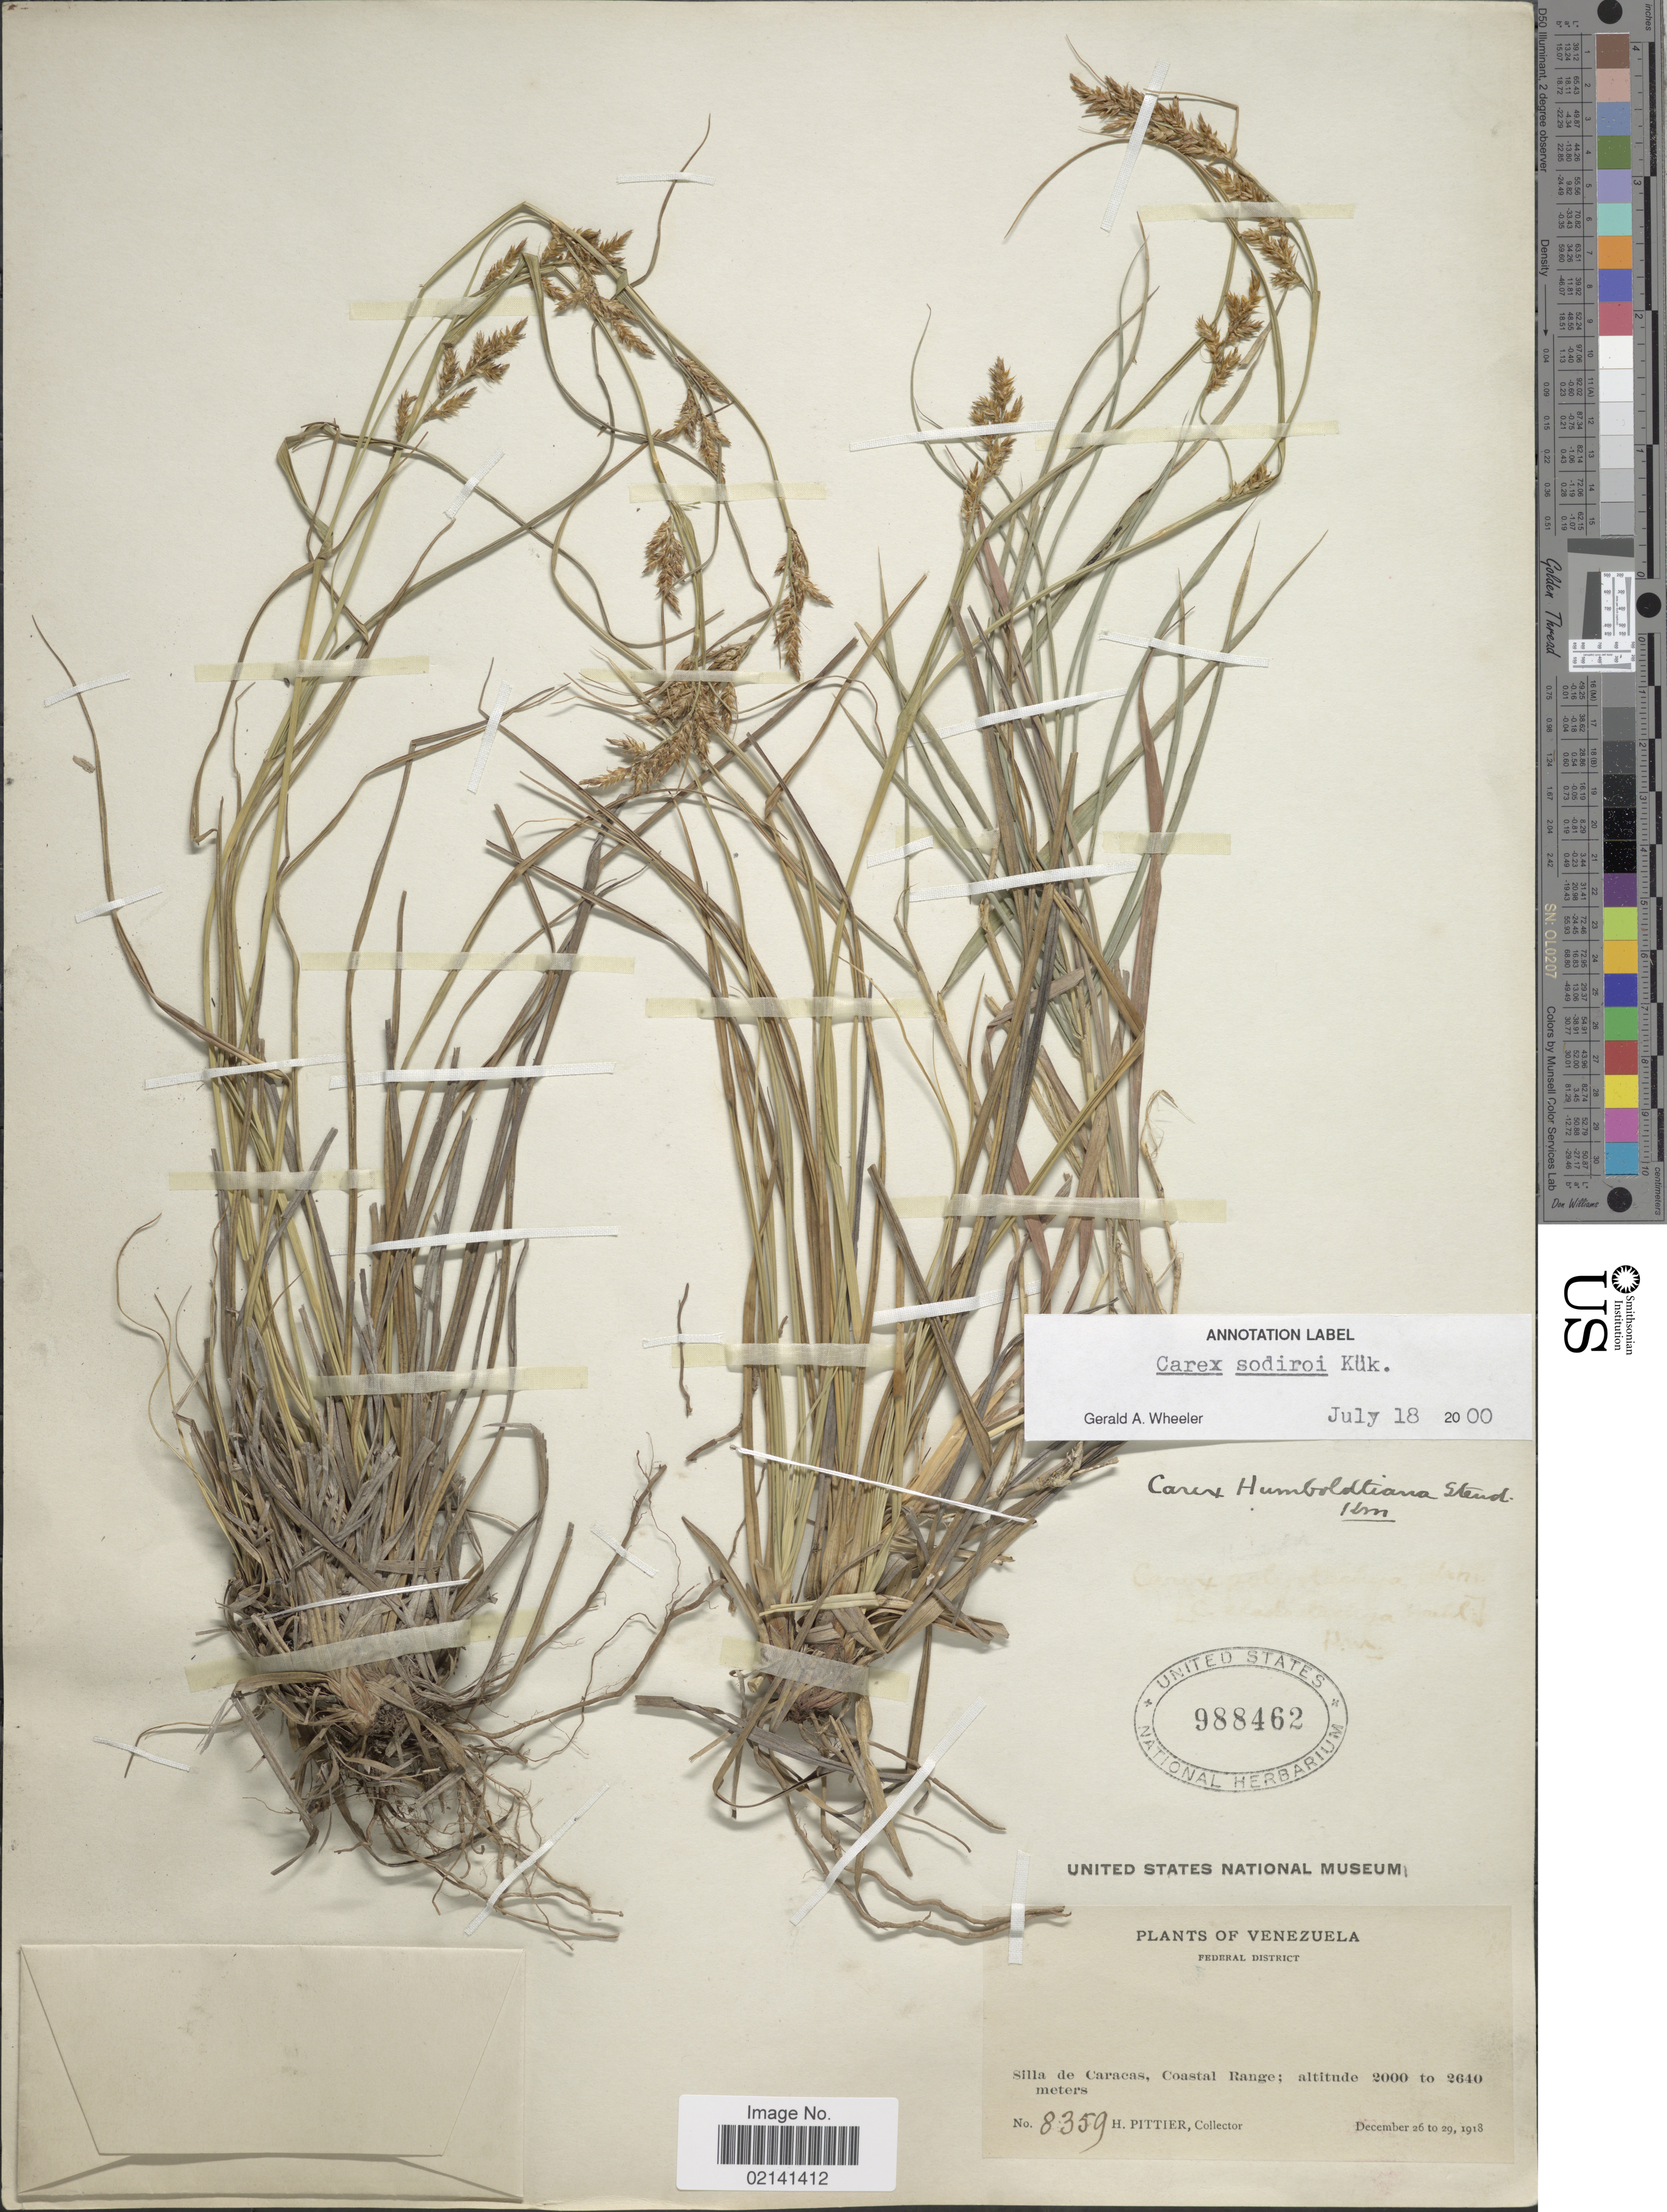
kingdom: Plantae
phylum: Tracheophyta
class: Liliopsida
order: Poales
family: Cyperaceae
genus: Carex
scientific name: Carex sodiroi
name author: Kük.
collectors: H. F. Pittier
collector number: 8359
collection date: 1918-12-26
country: Venezuela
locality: Venezuela, Federal District, Silla de Caracas, Coastal Range.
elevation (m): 2000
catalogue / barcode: US 988462